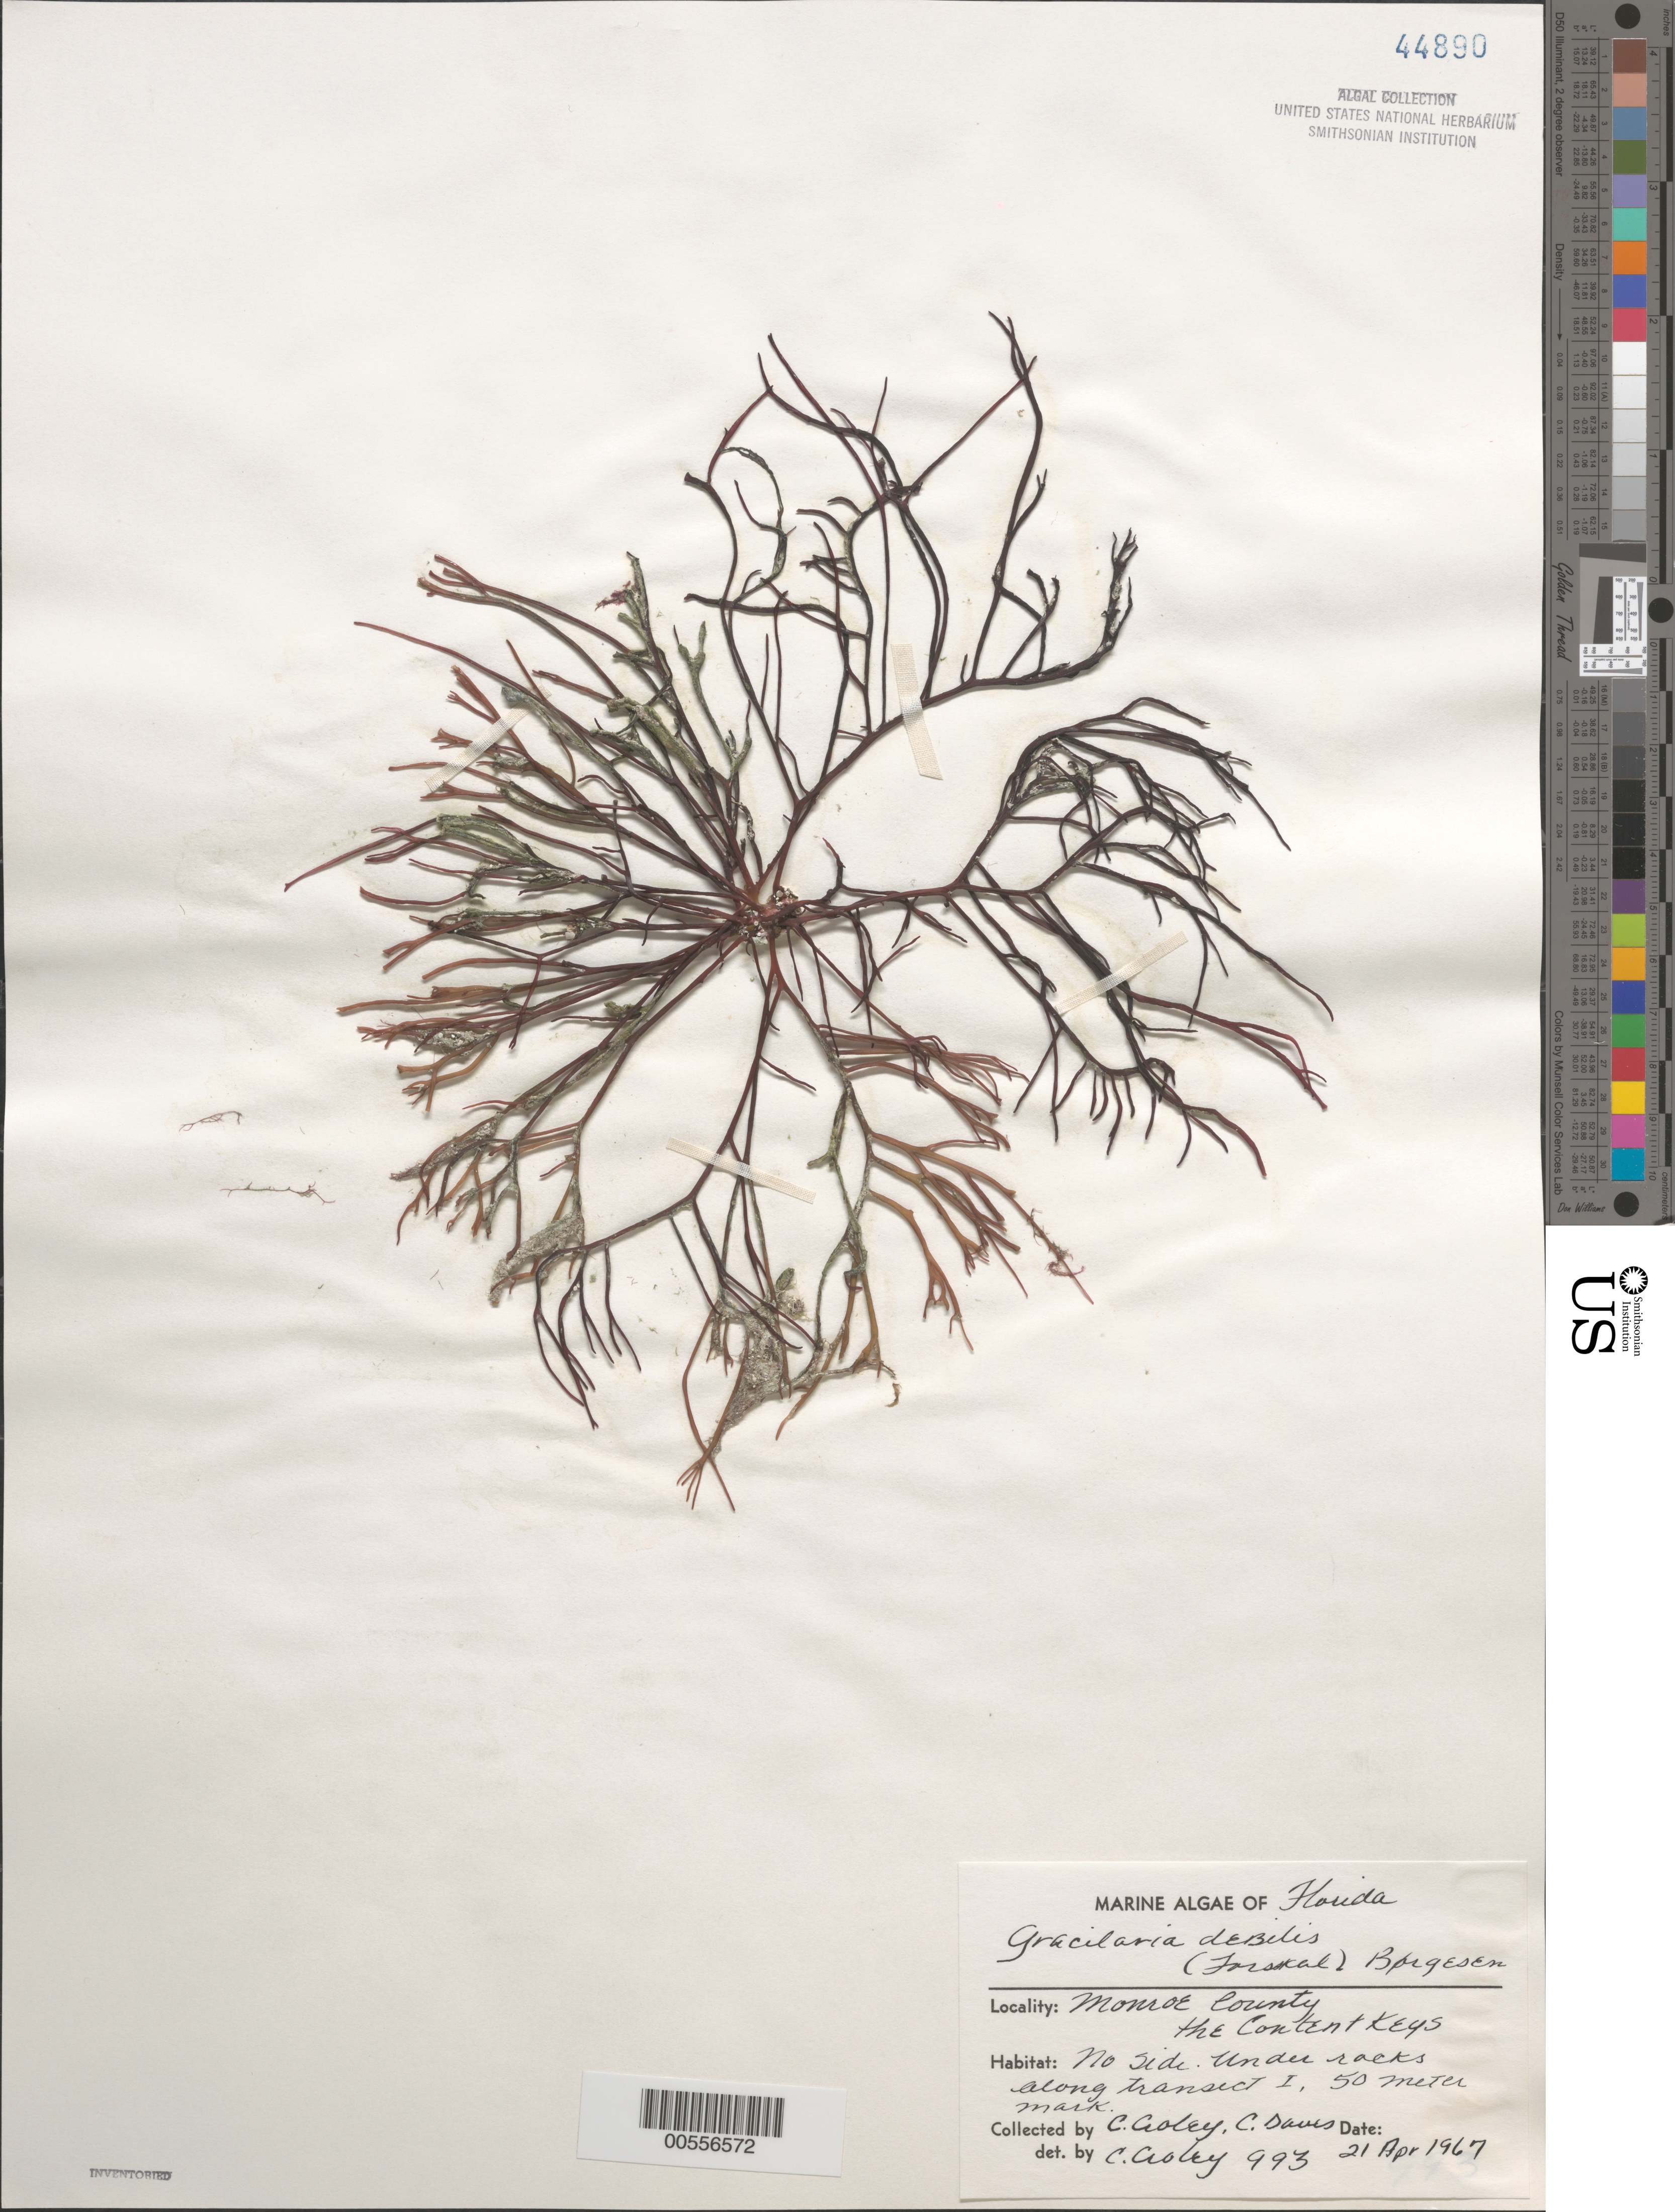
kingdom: Plantae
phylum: Rhodophyta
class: Florideophyceae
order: Gracilariales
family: Gracilariaceae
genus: Gracilaria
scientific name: Gracilaria debilis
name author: (Forssk.) Børgesen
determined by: Croley, F. C.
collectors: F. C. Croley & C. Dawes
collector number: FCC 993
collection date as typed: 21 Apr 1967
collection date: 1967-04-21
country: United States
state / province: Florida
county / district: Monroe County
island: Content Keys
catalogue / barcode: US 44890